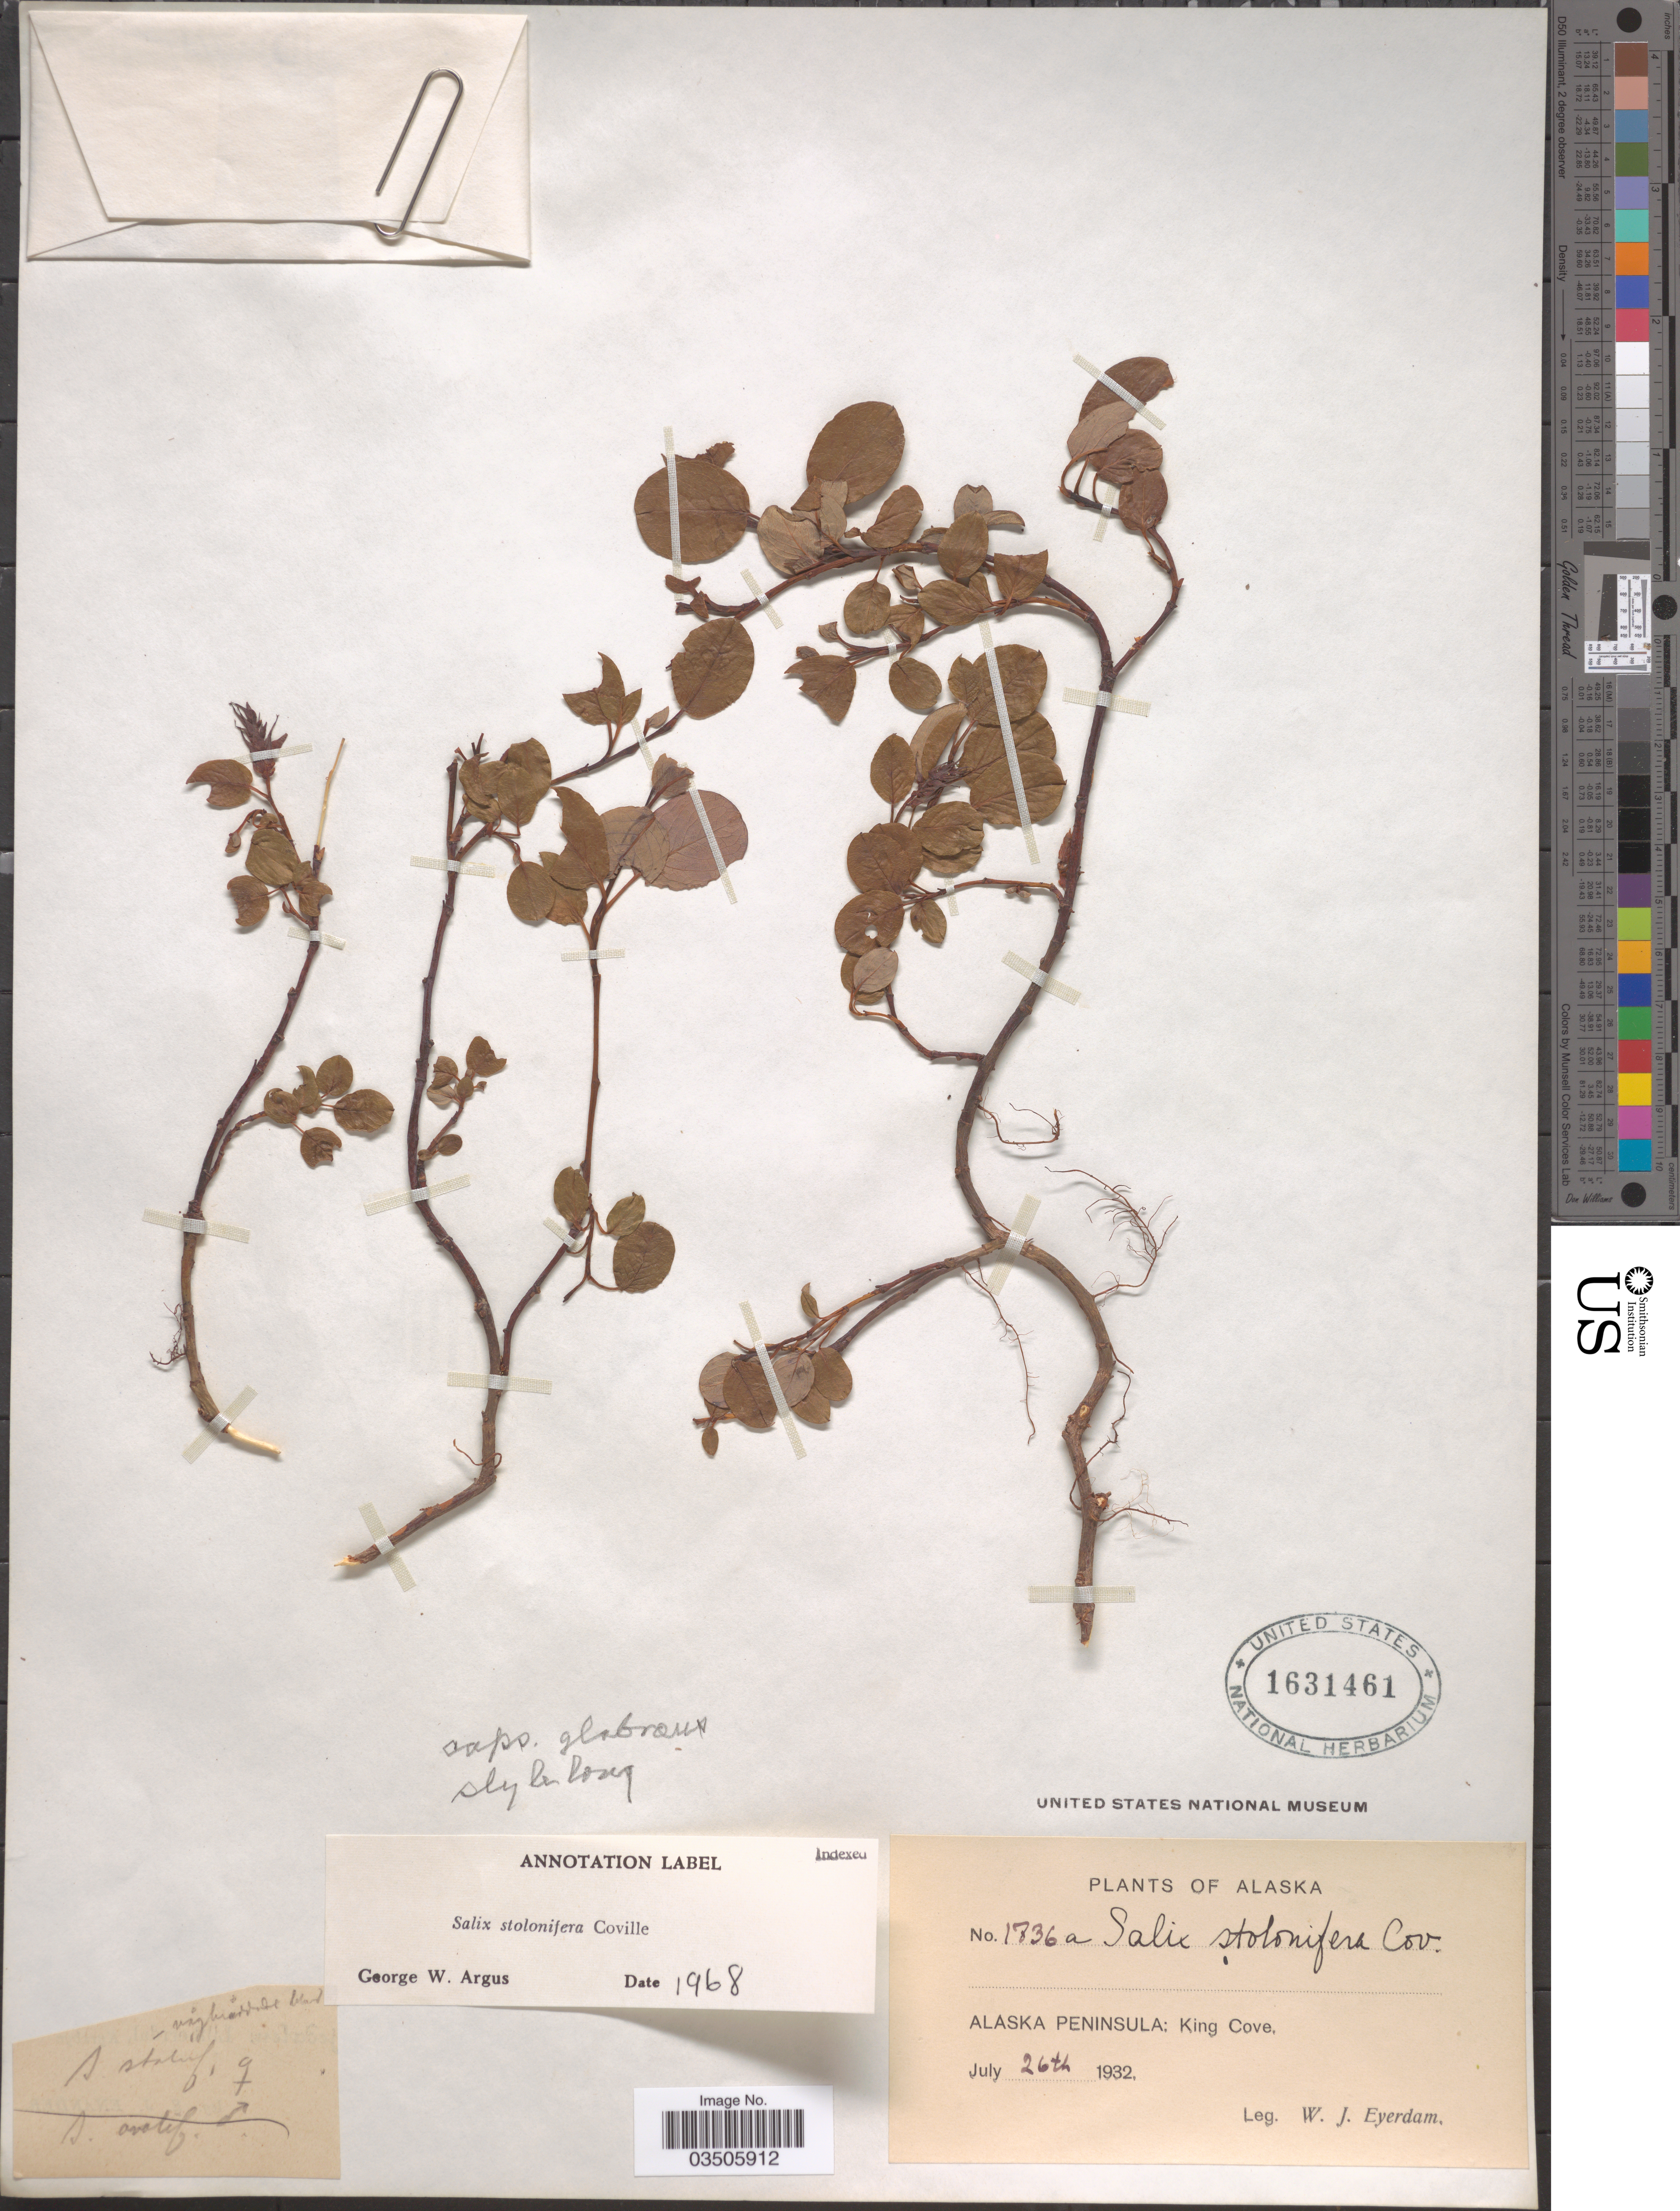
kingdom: Plantae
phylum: Tracheophyta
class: Magnoliopsida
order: Malpighiales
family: Salicaceae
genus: Salix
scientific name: Salix stolonifera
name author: Coville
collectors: W. J. Eyerdam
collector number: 1736a*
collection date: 1932-07-26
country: United States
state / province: Alaska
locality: Alaska Peninsula: King Cove.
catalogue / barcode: US 1631461